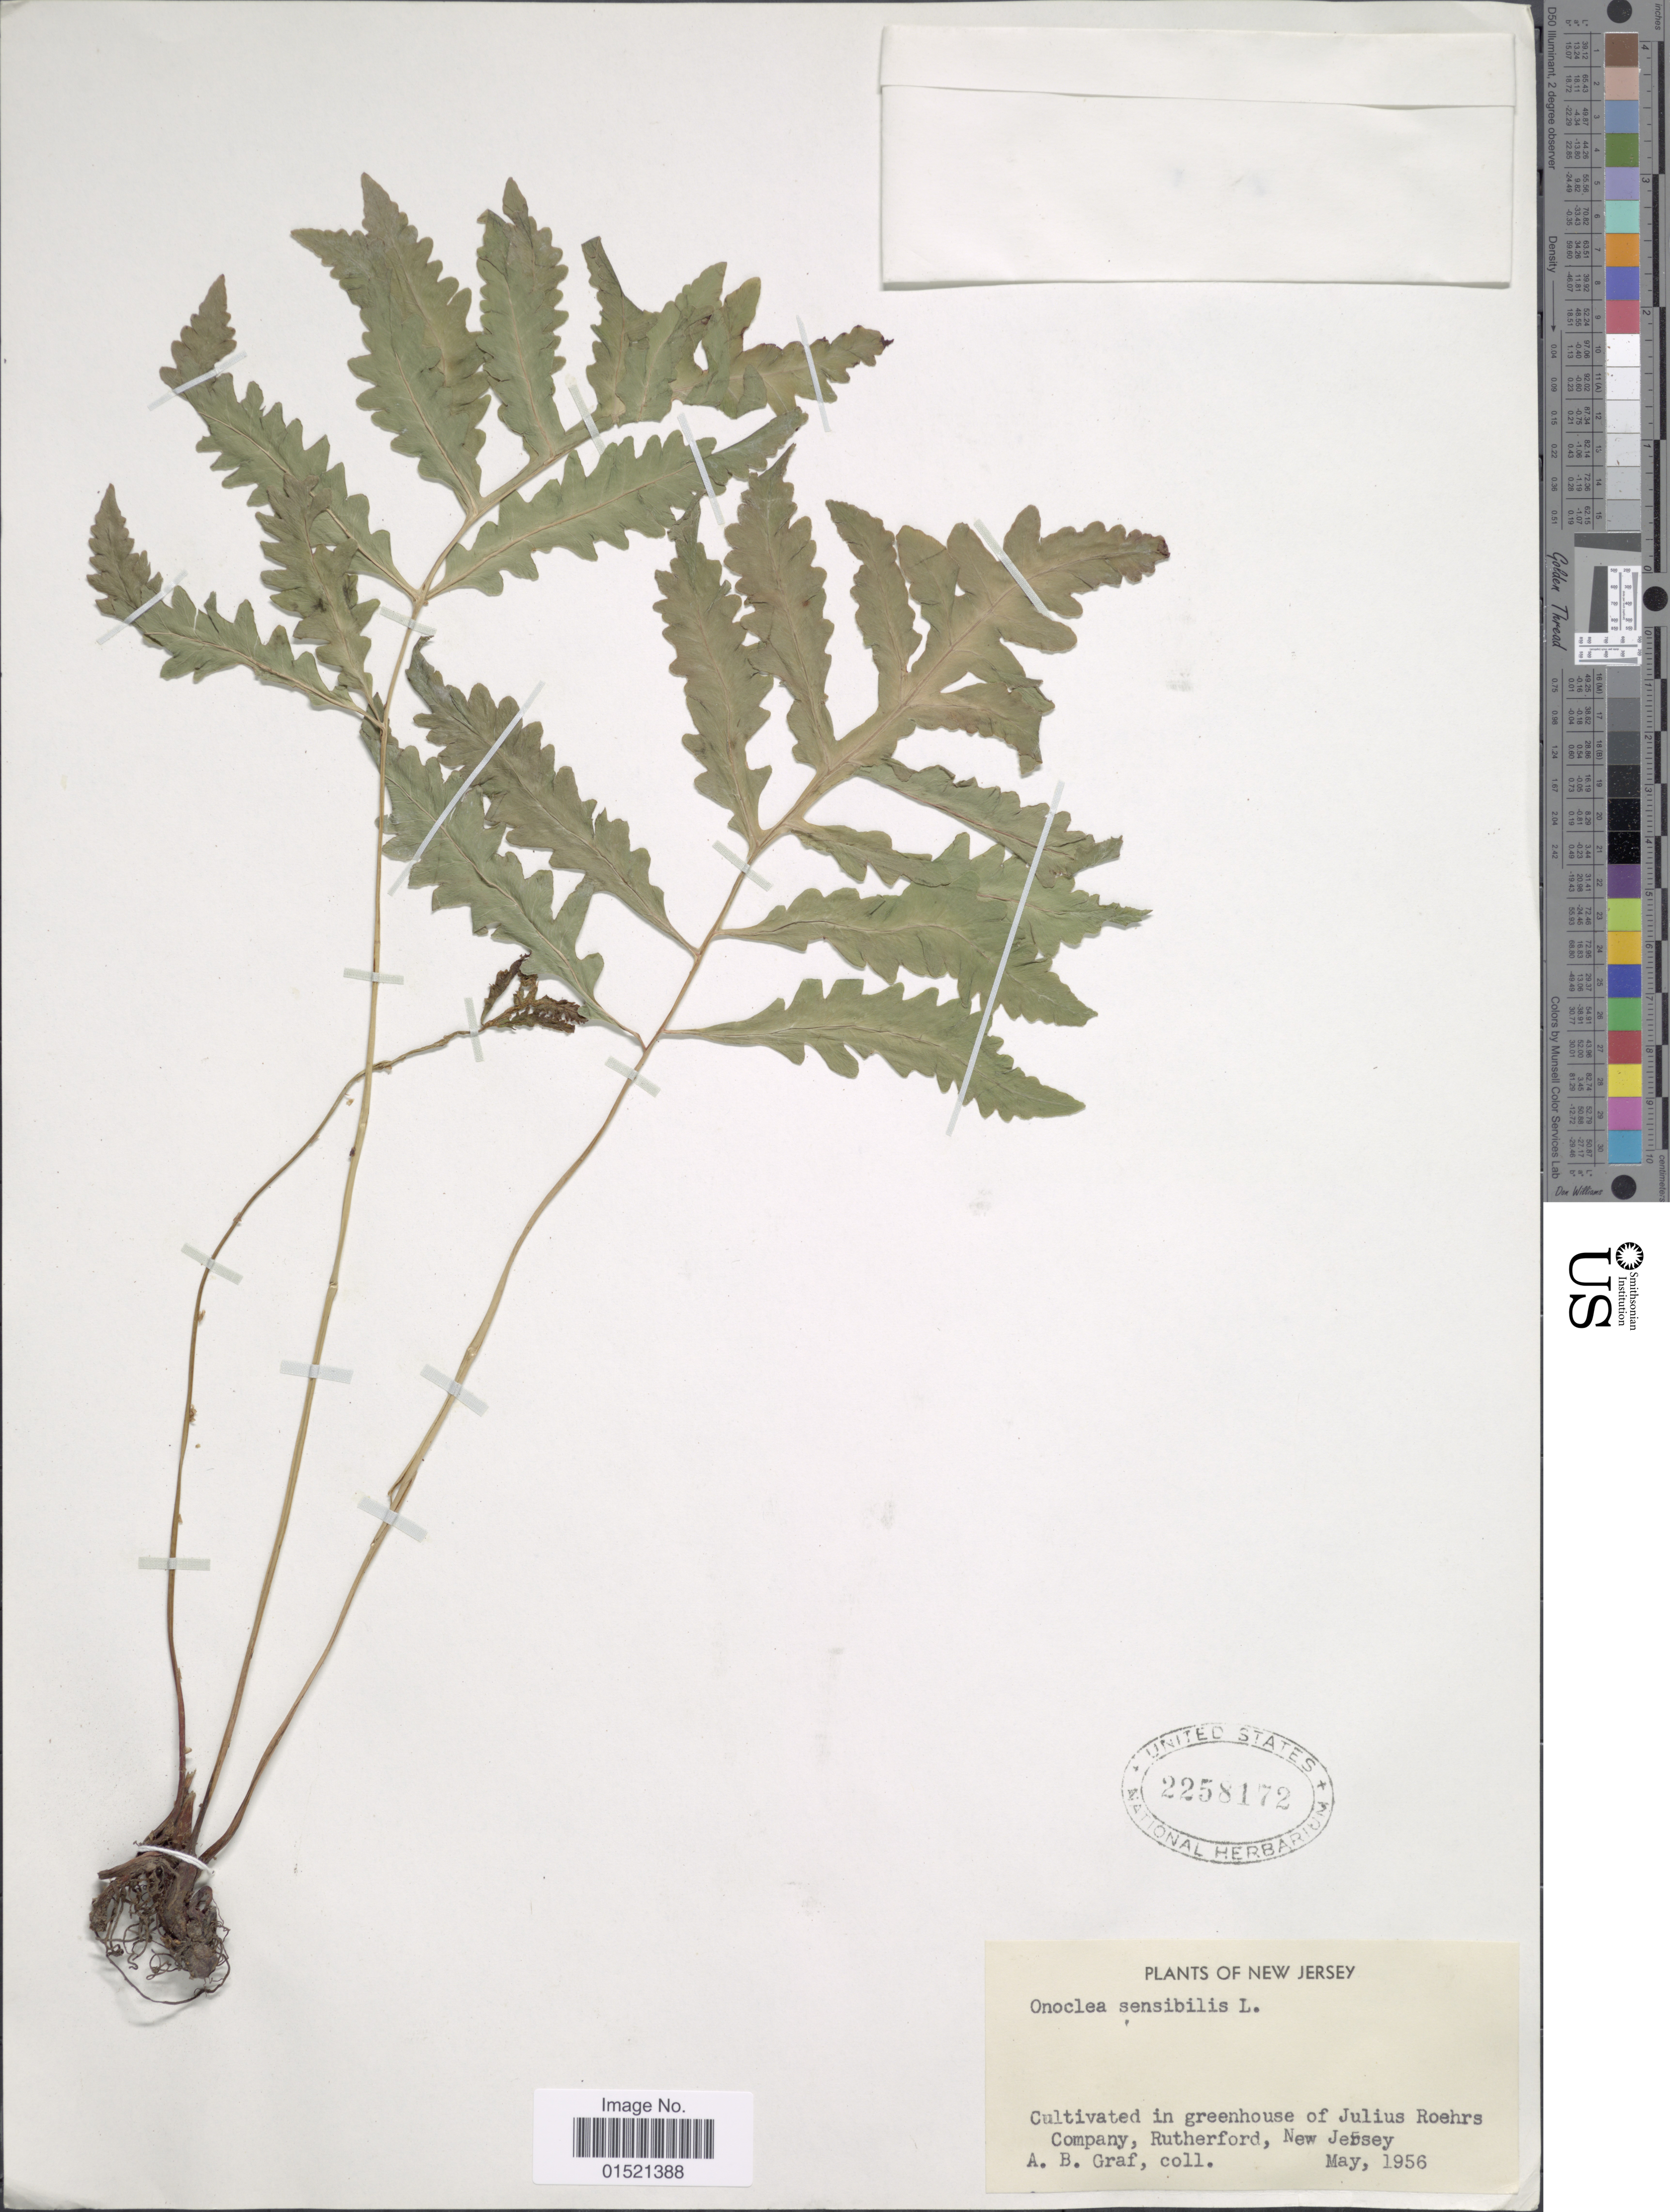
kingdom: Plantae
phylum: Tracheophyta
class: Polypodiopsida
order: Polypodiales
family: Onocleaceae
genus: Onoclea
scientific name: Onoclea sensibilis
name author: L.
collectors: A. Graf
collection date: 1956-05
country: United States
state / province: New Jersey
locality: Cultivated in Greenhouse of Julius Roehrs Company, Rutherford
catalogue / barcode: US 2258172